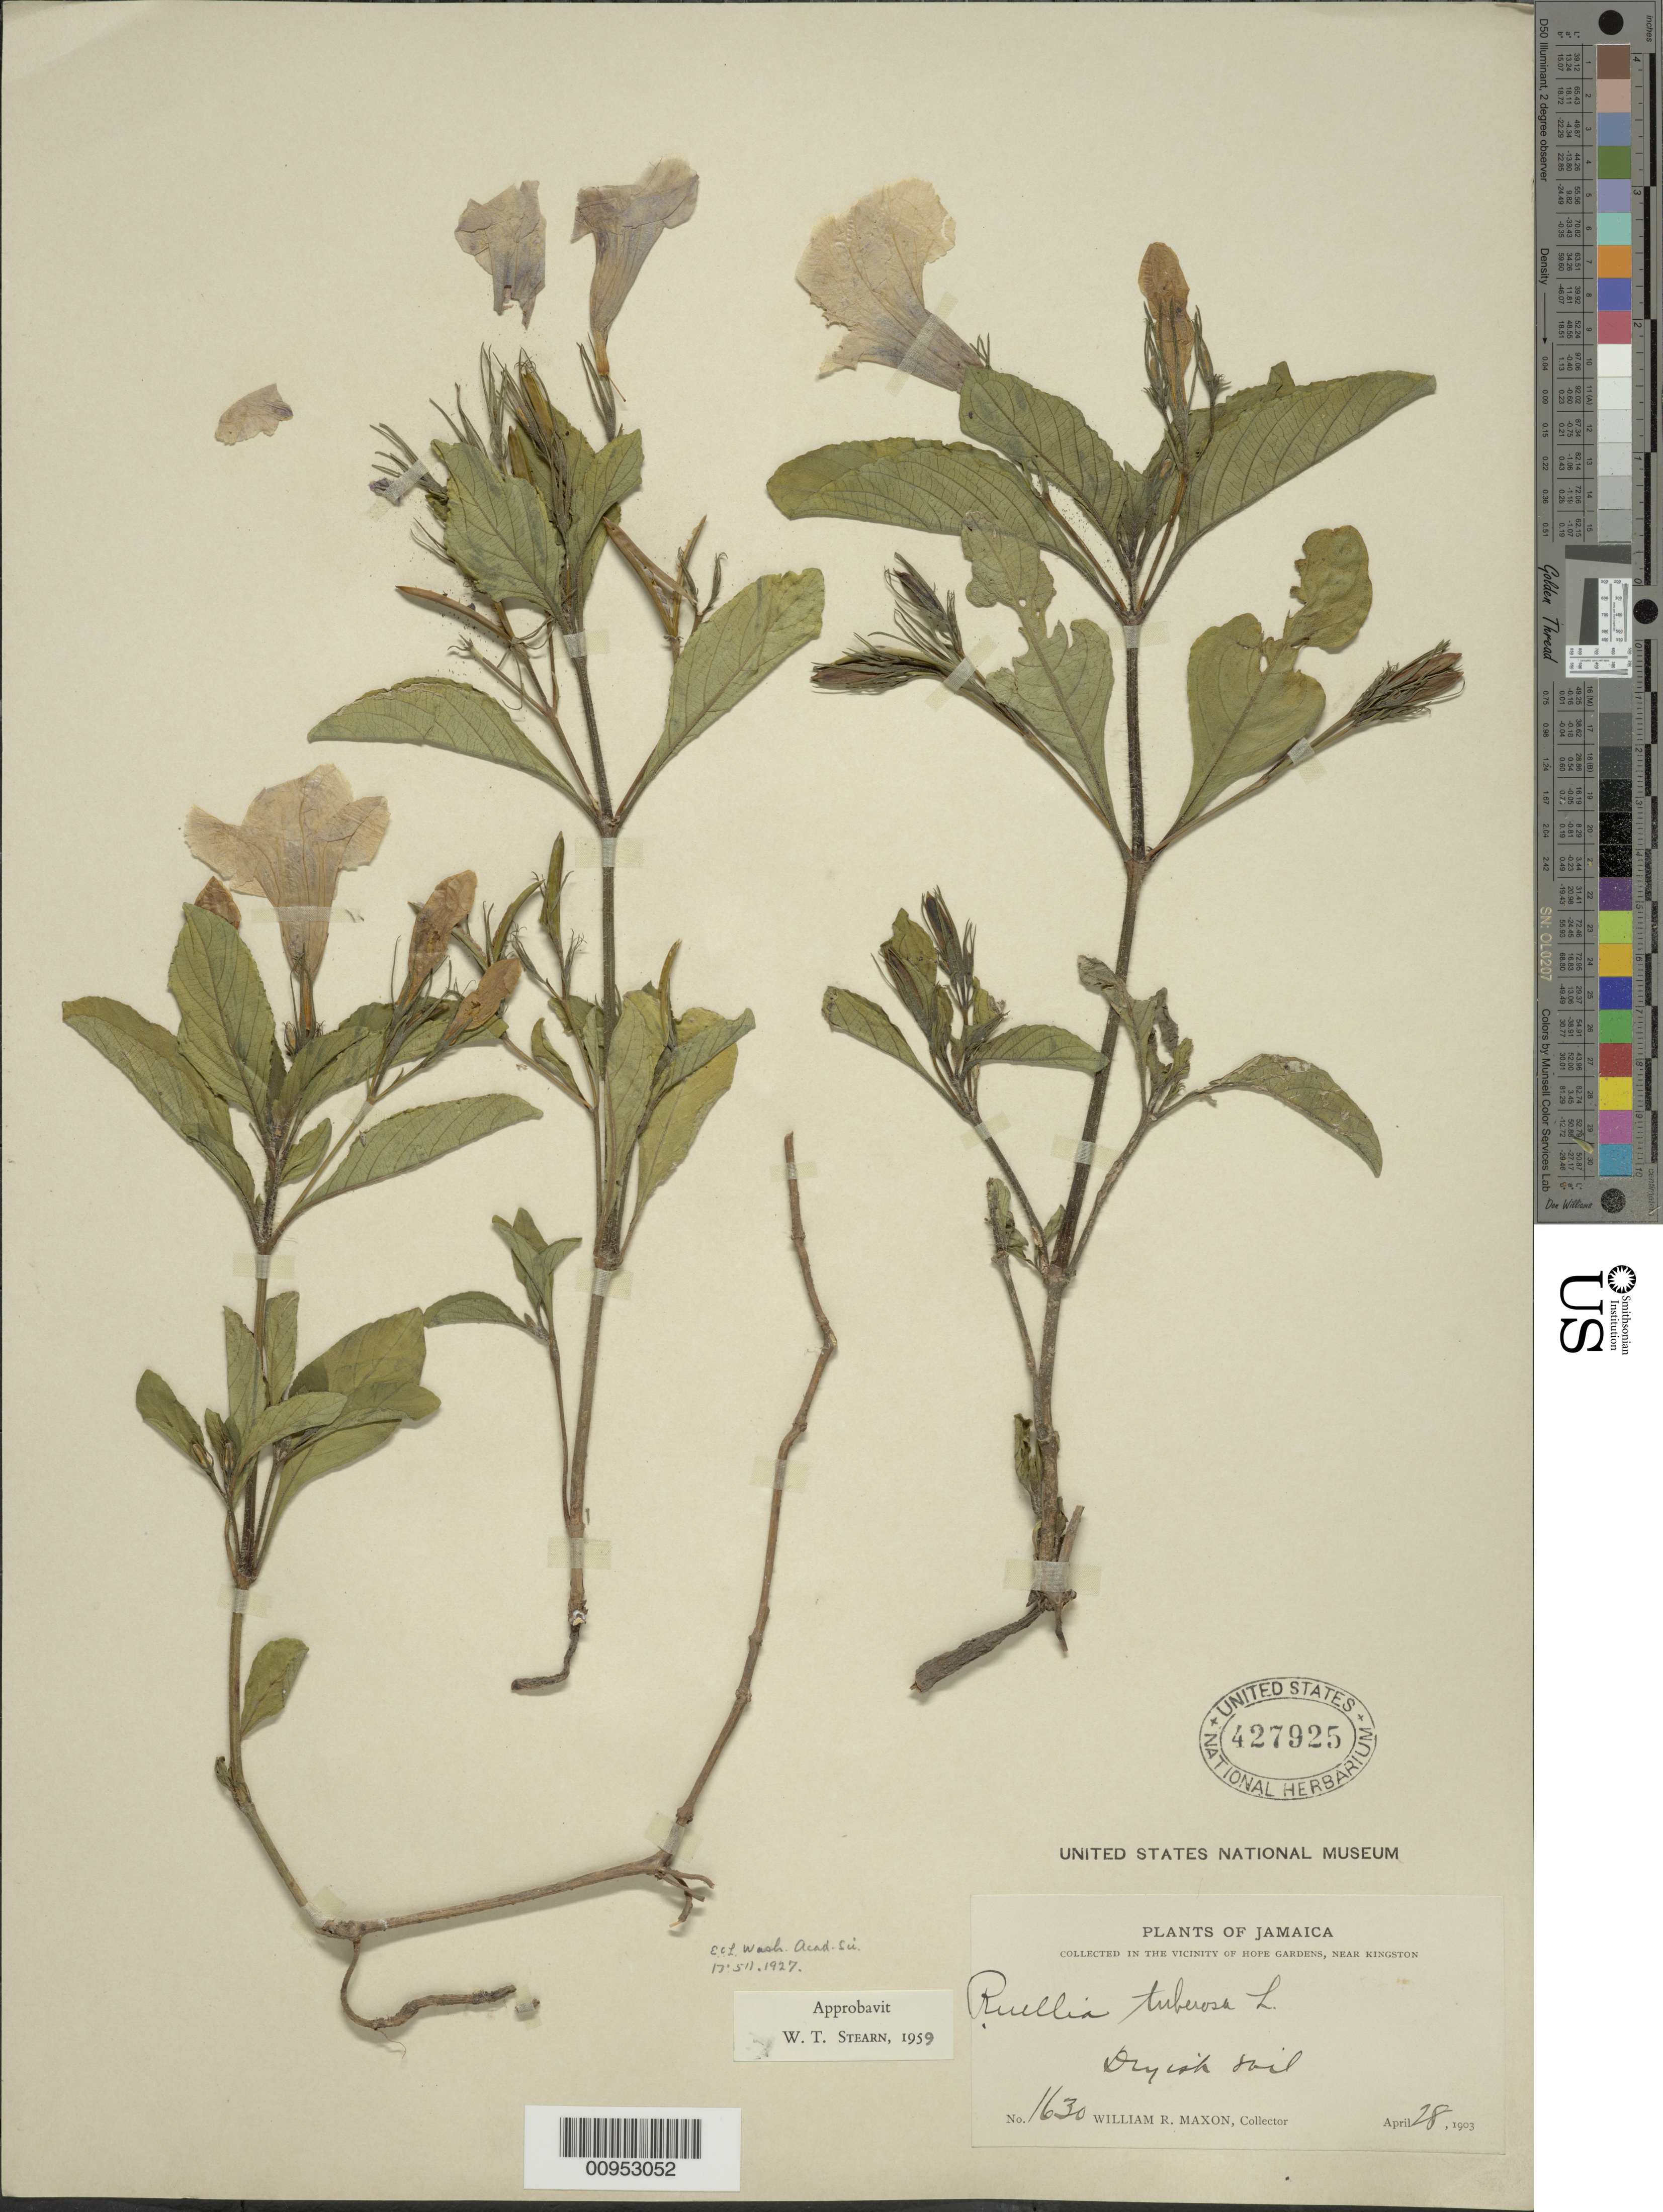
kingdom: Plantae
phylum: Tracheophyta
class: Magnoliopsida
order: Lamiales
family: Acanthaceae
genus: Ruellia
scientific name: Ruellia tuberosa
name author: L.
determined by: Stearn, William T.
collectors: W. R. Maxon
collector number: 1630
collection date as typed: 28 Apr 1903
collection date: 1903-04-28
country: Jamaica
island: Jamaica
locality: Vicinity of Hope Gardens, near Kingston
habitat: Dryish soil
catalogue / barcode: US 427925